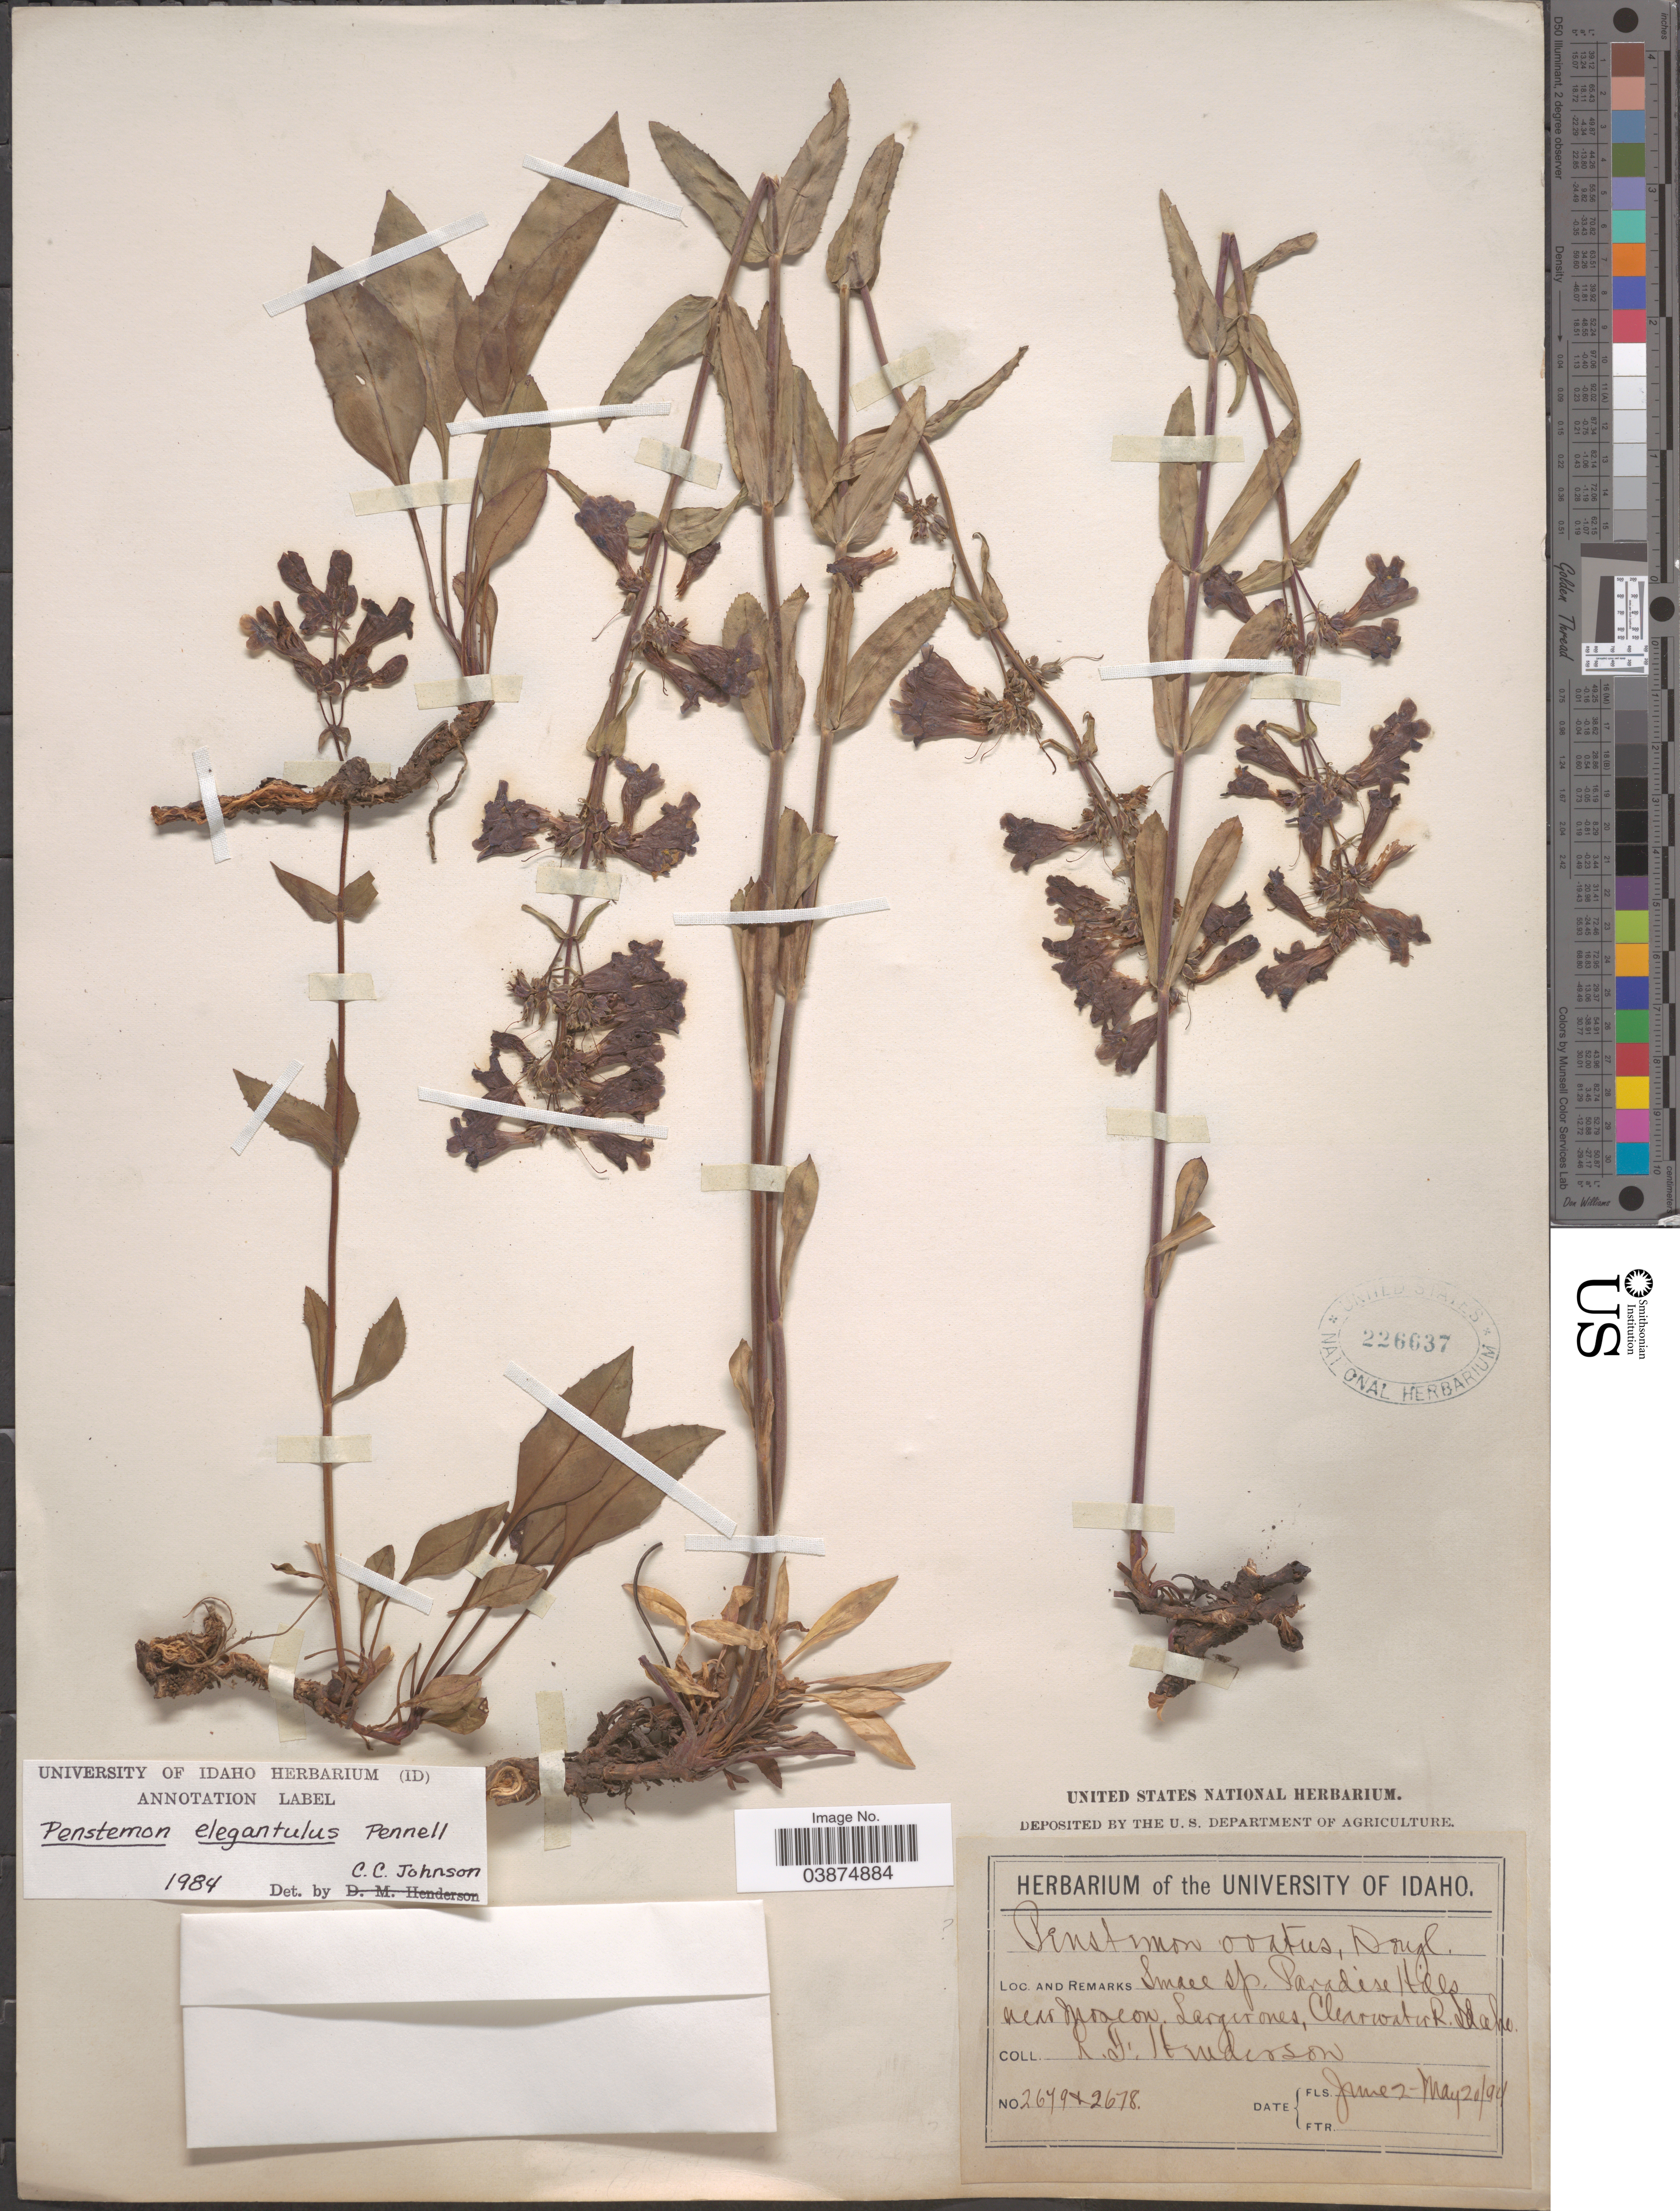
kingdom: Plantae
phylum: Tracheophyta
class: Magnoliopsida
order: Lamiales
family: Plantaginaceae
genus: Penstemon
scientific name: Penstemon elegantulus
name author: Pennell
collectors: L. Henderson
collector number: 2679/2678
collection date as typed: Transcribed d/m/y: 20/5/94 to 2/6/94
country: United States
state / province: Idaho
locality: Small Tp. Paradise Hills near Moscow. Clearwater R.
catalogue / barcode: US 226637